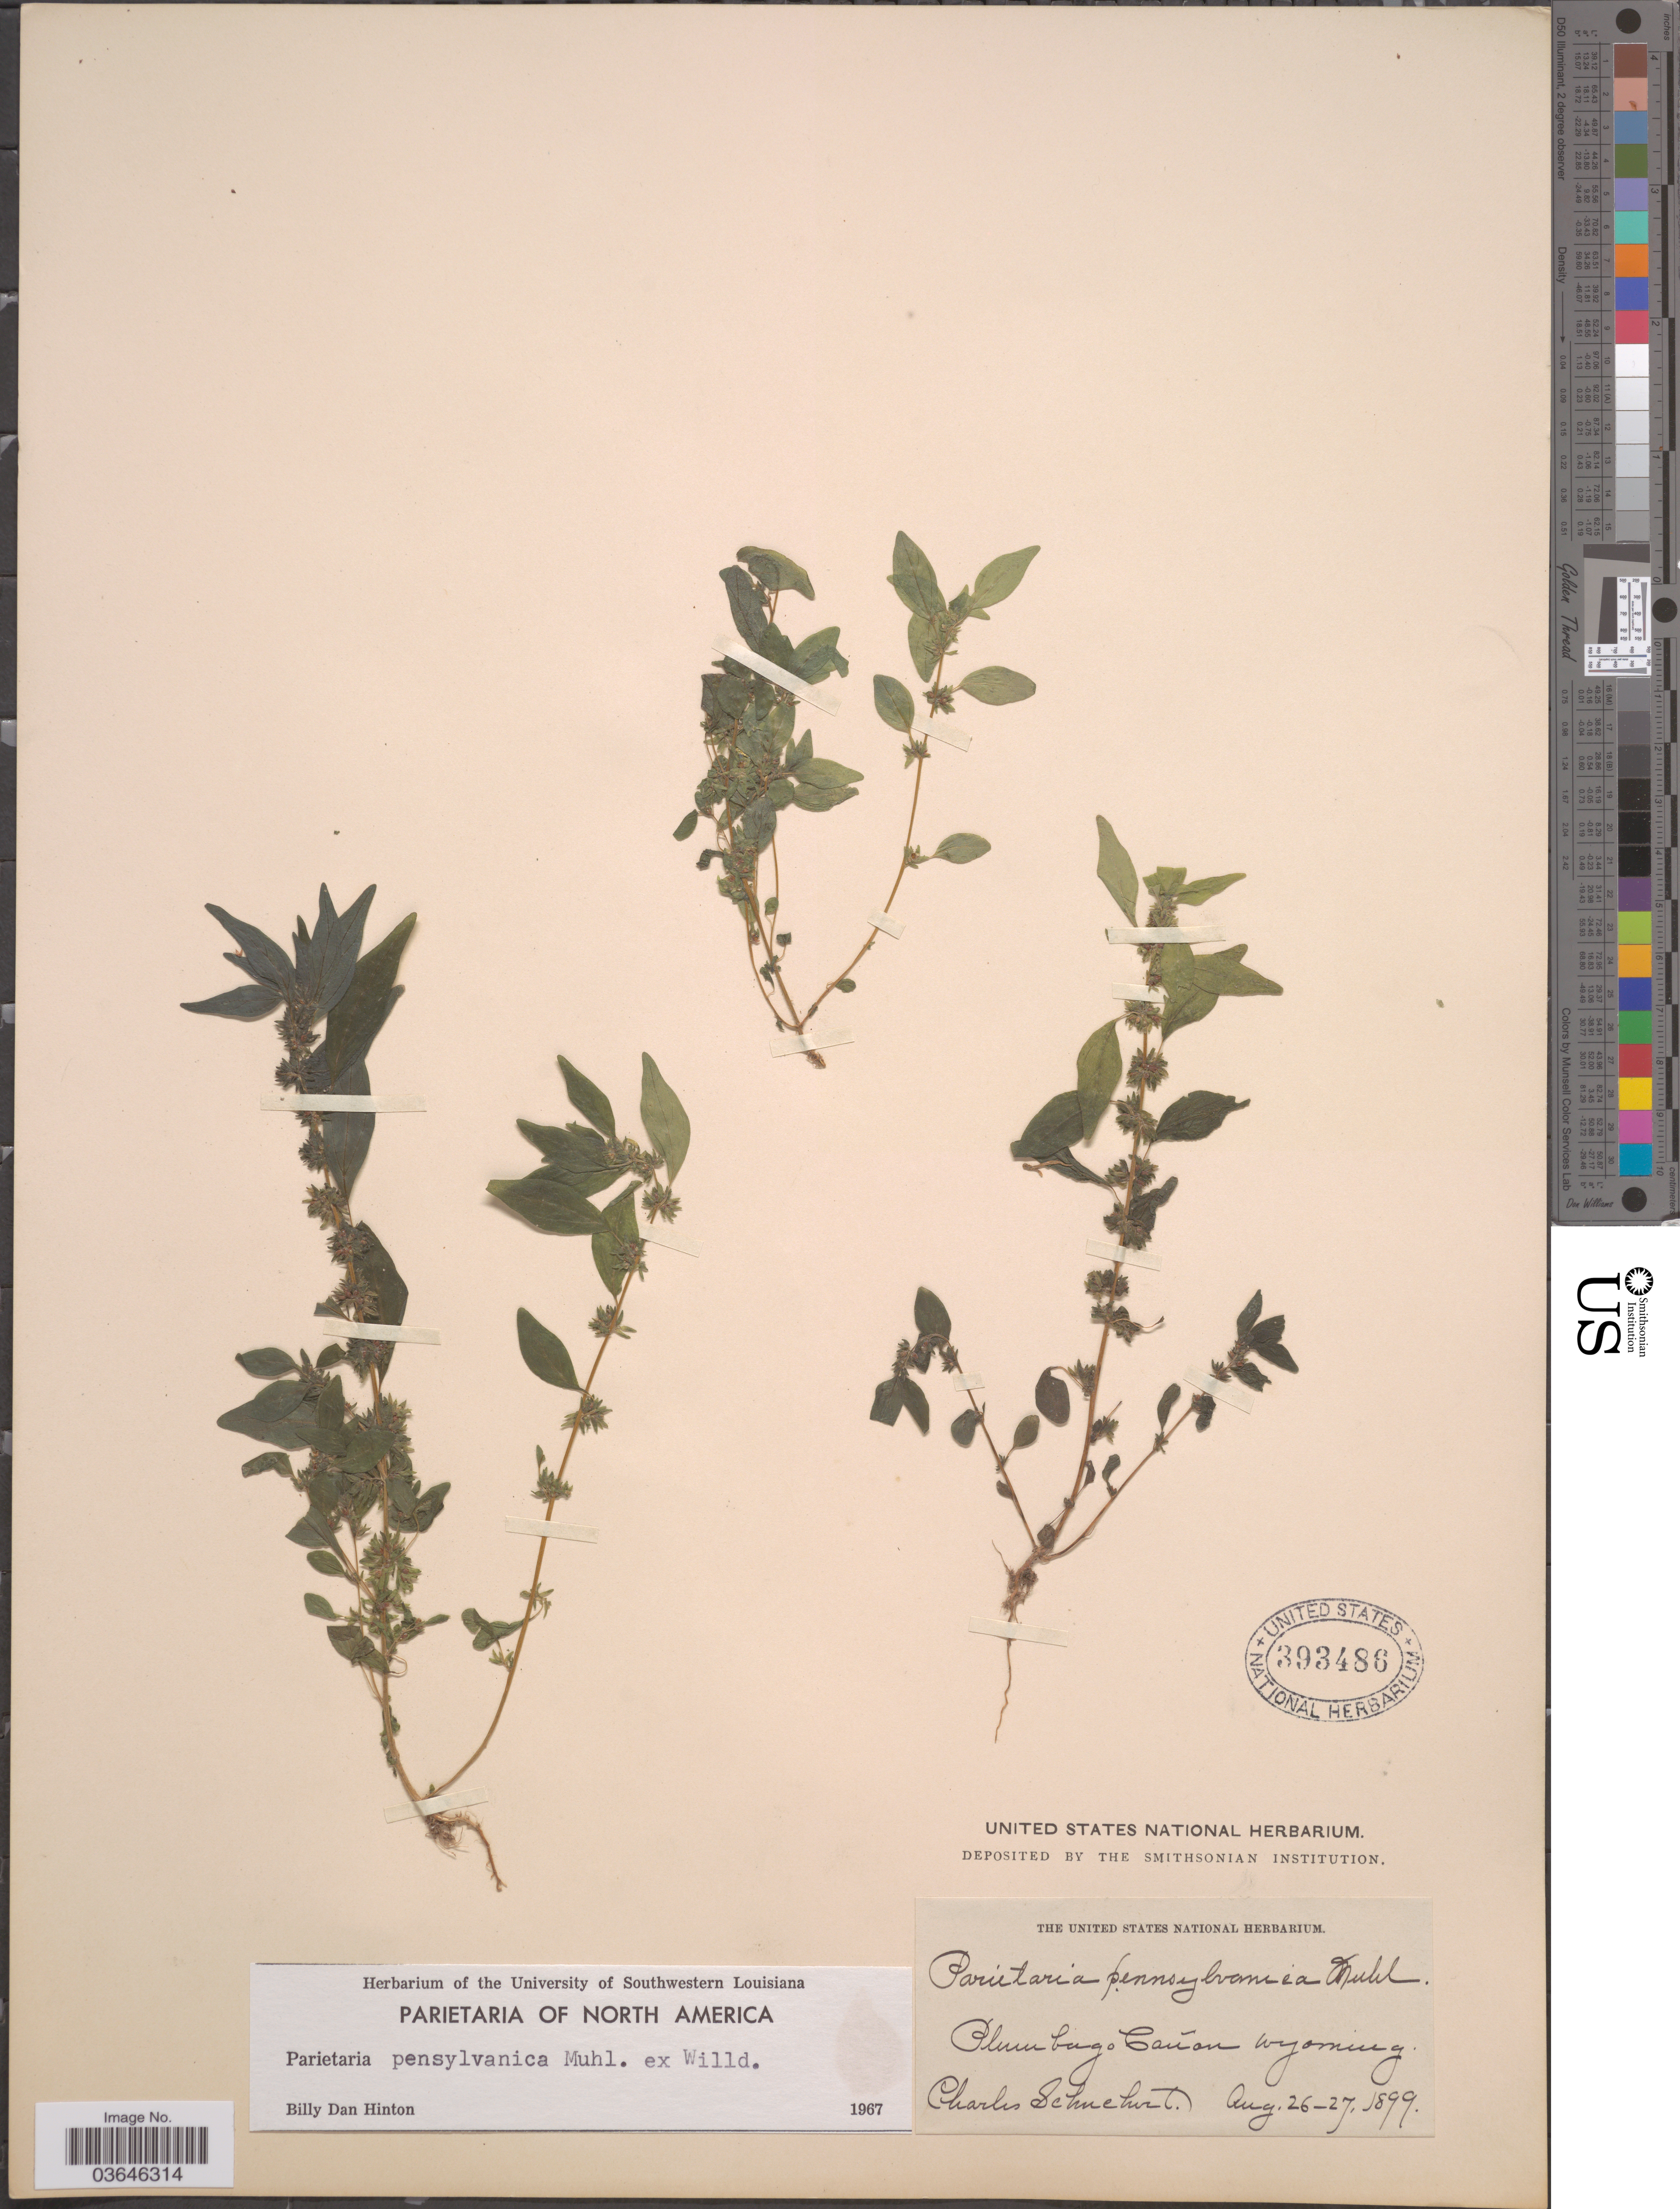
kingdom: Plantae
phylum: Tracheophyta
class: Magnoliopsida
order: Rosales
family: Urticaceae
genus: Parietaria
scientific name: Parietaria pensylvanica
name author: Muhl. ex Willd.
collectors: C. Schuchert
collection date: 1899-08-26/1899-08-27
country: United States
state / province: Wyoming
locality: Plumbago Cañon.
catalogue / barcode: US 393486